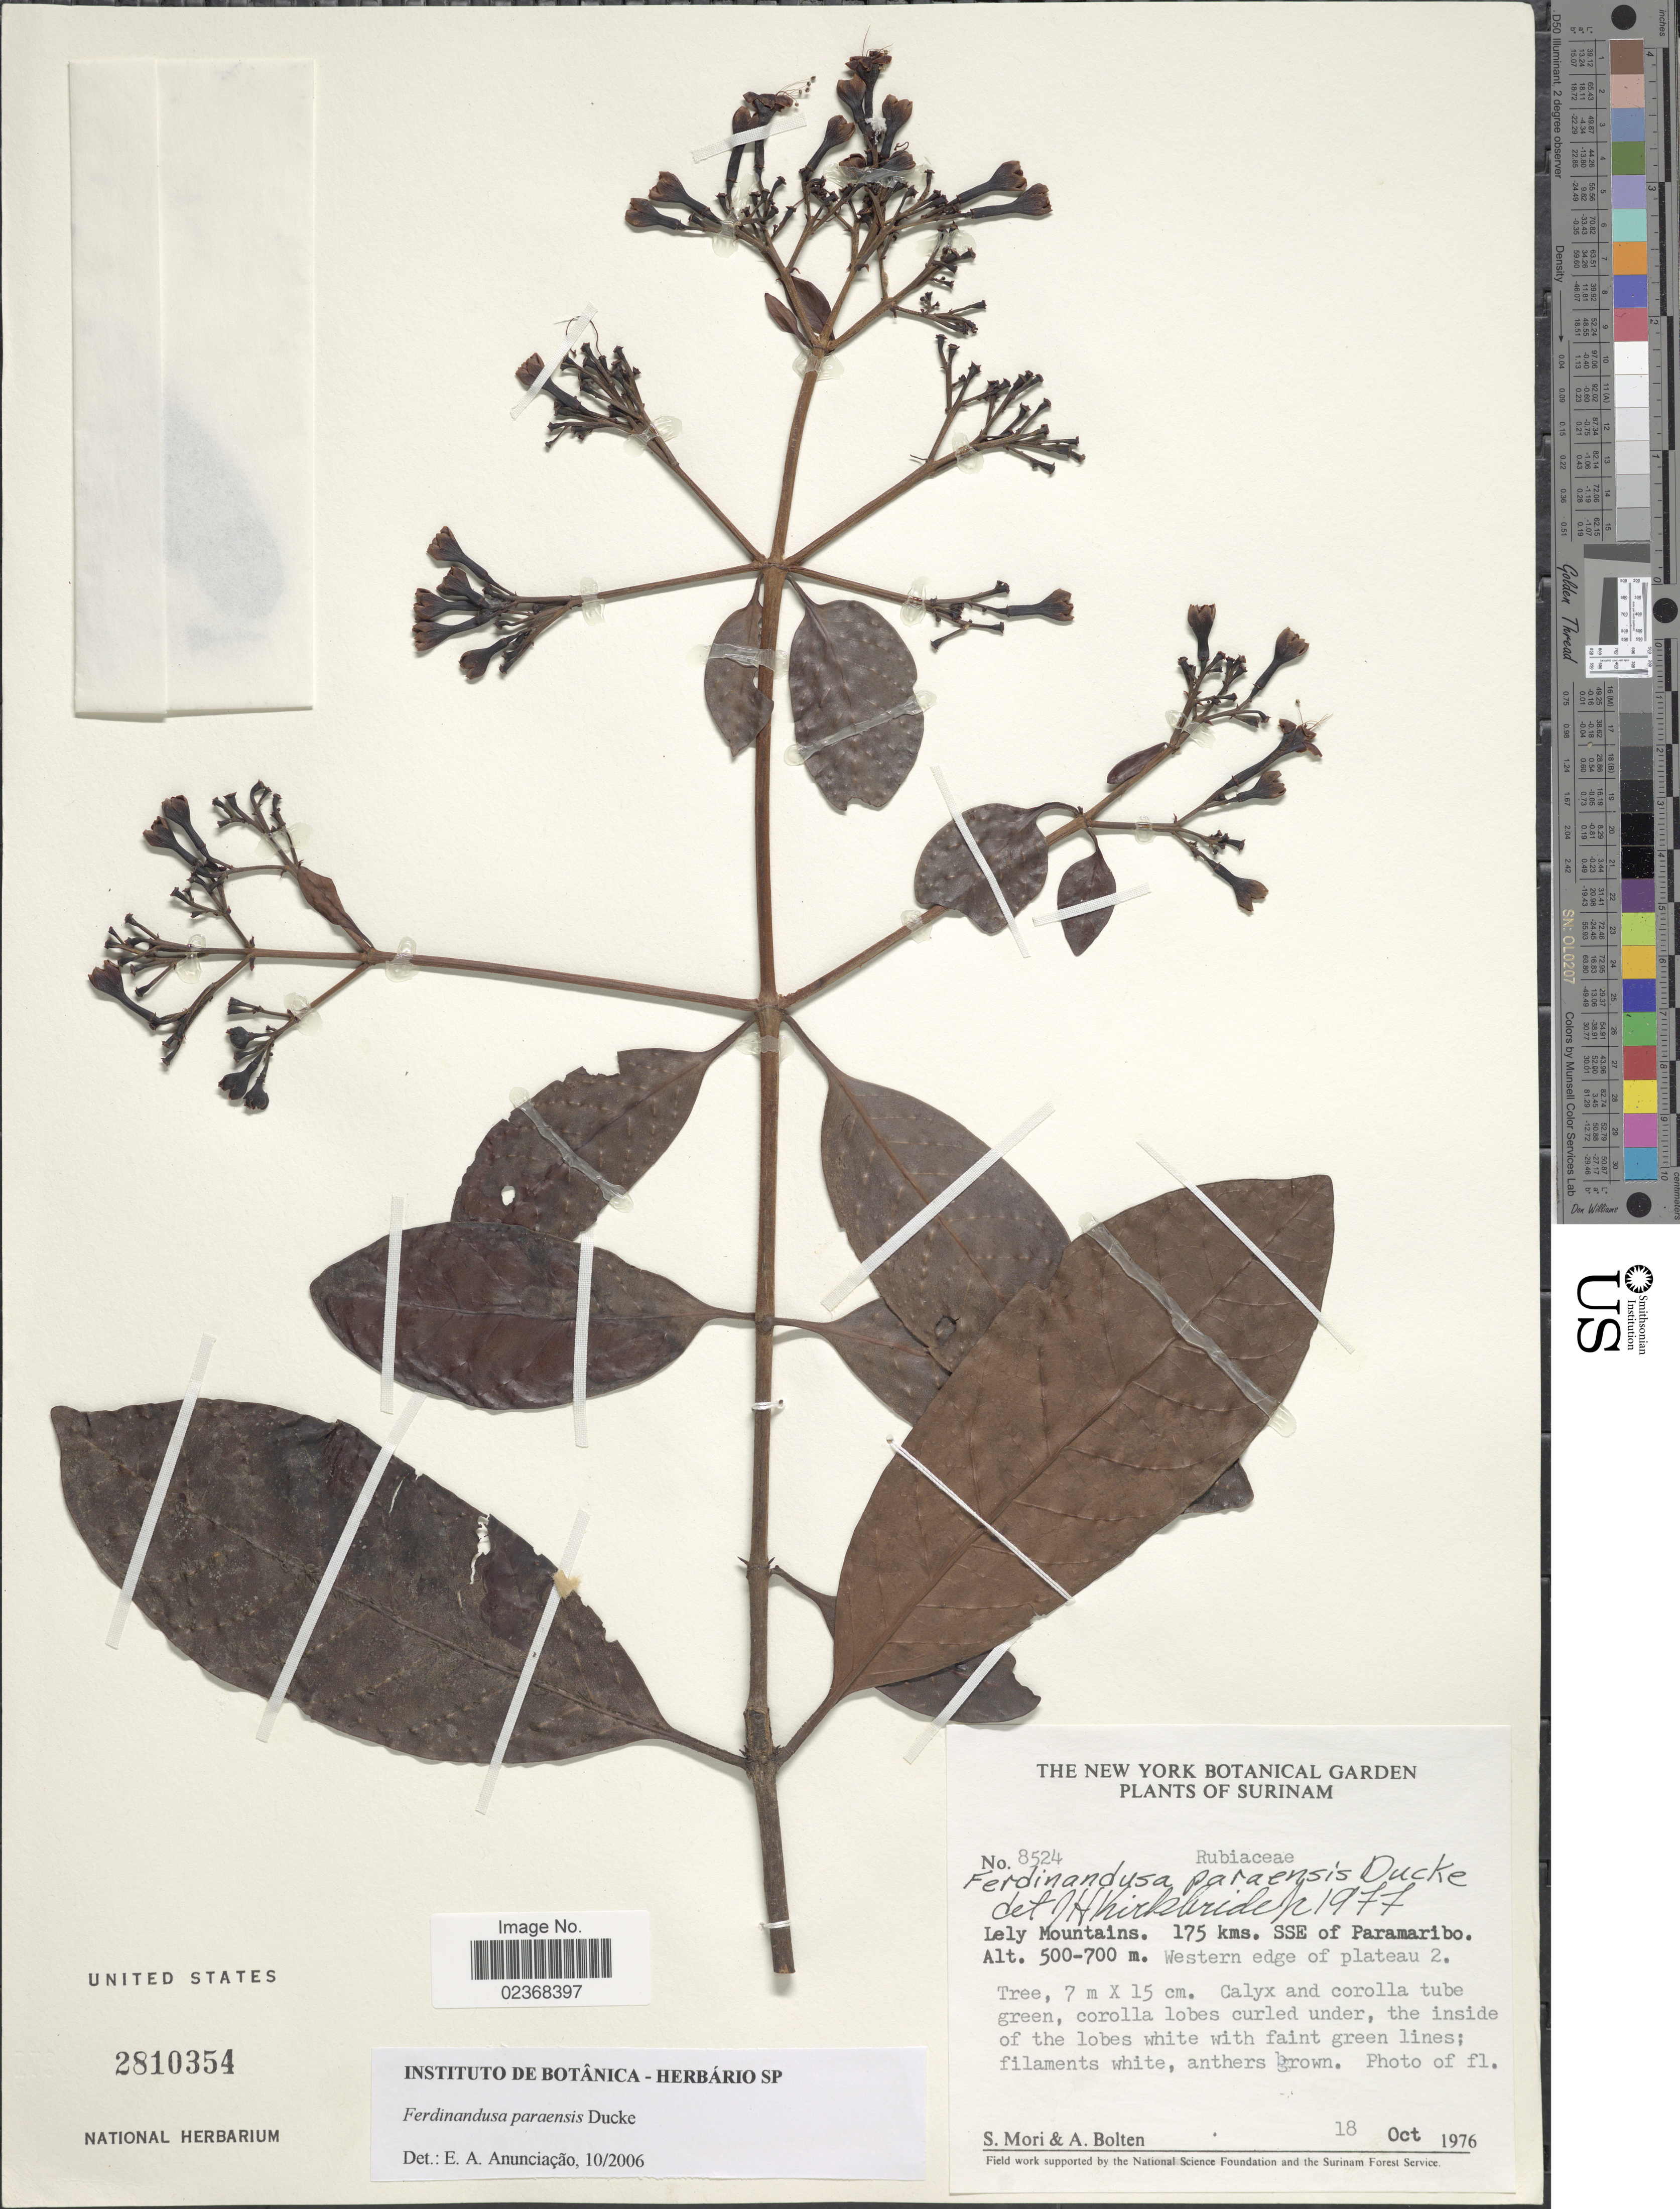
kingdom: Plantae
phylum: Tracheophyta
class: Magnoliopsida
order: Gentianales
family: Rubiaceae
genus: Ferdinandusa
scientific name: Ferdinandusa paraensis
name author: Ducke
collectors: S. Mori & A. Bolten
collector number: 8524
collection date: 1976-10-18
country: Suriname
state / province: Paramaribo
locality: Lely Mountains, 175 kms. SSE of Paramaribo. Western edge of plateau 2.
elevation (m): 500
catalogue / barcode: US 2810354